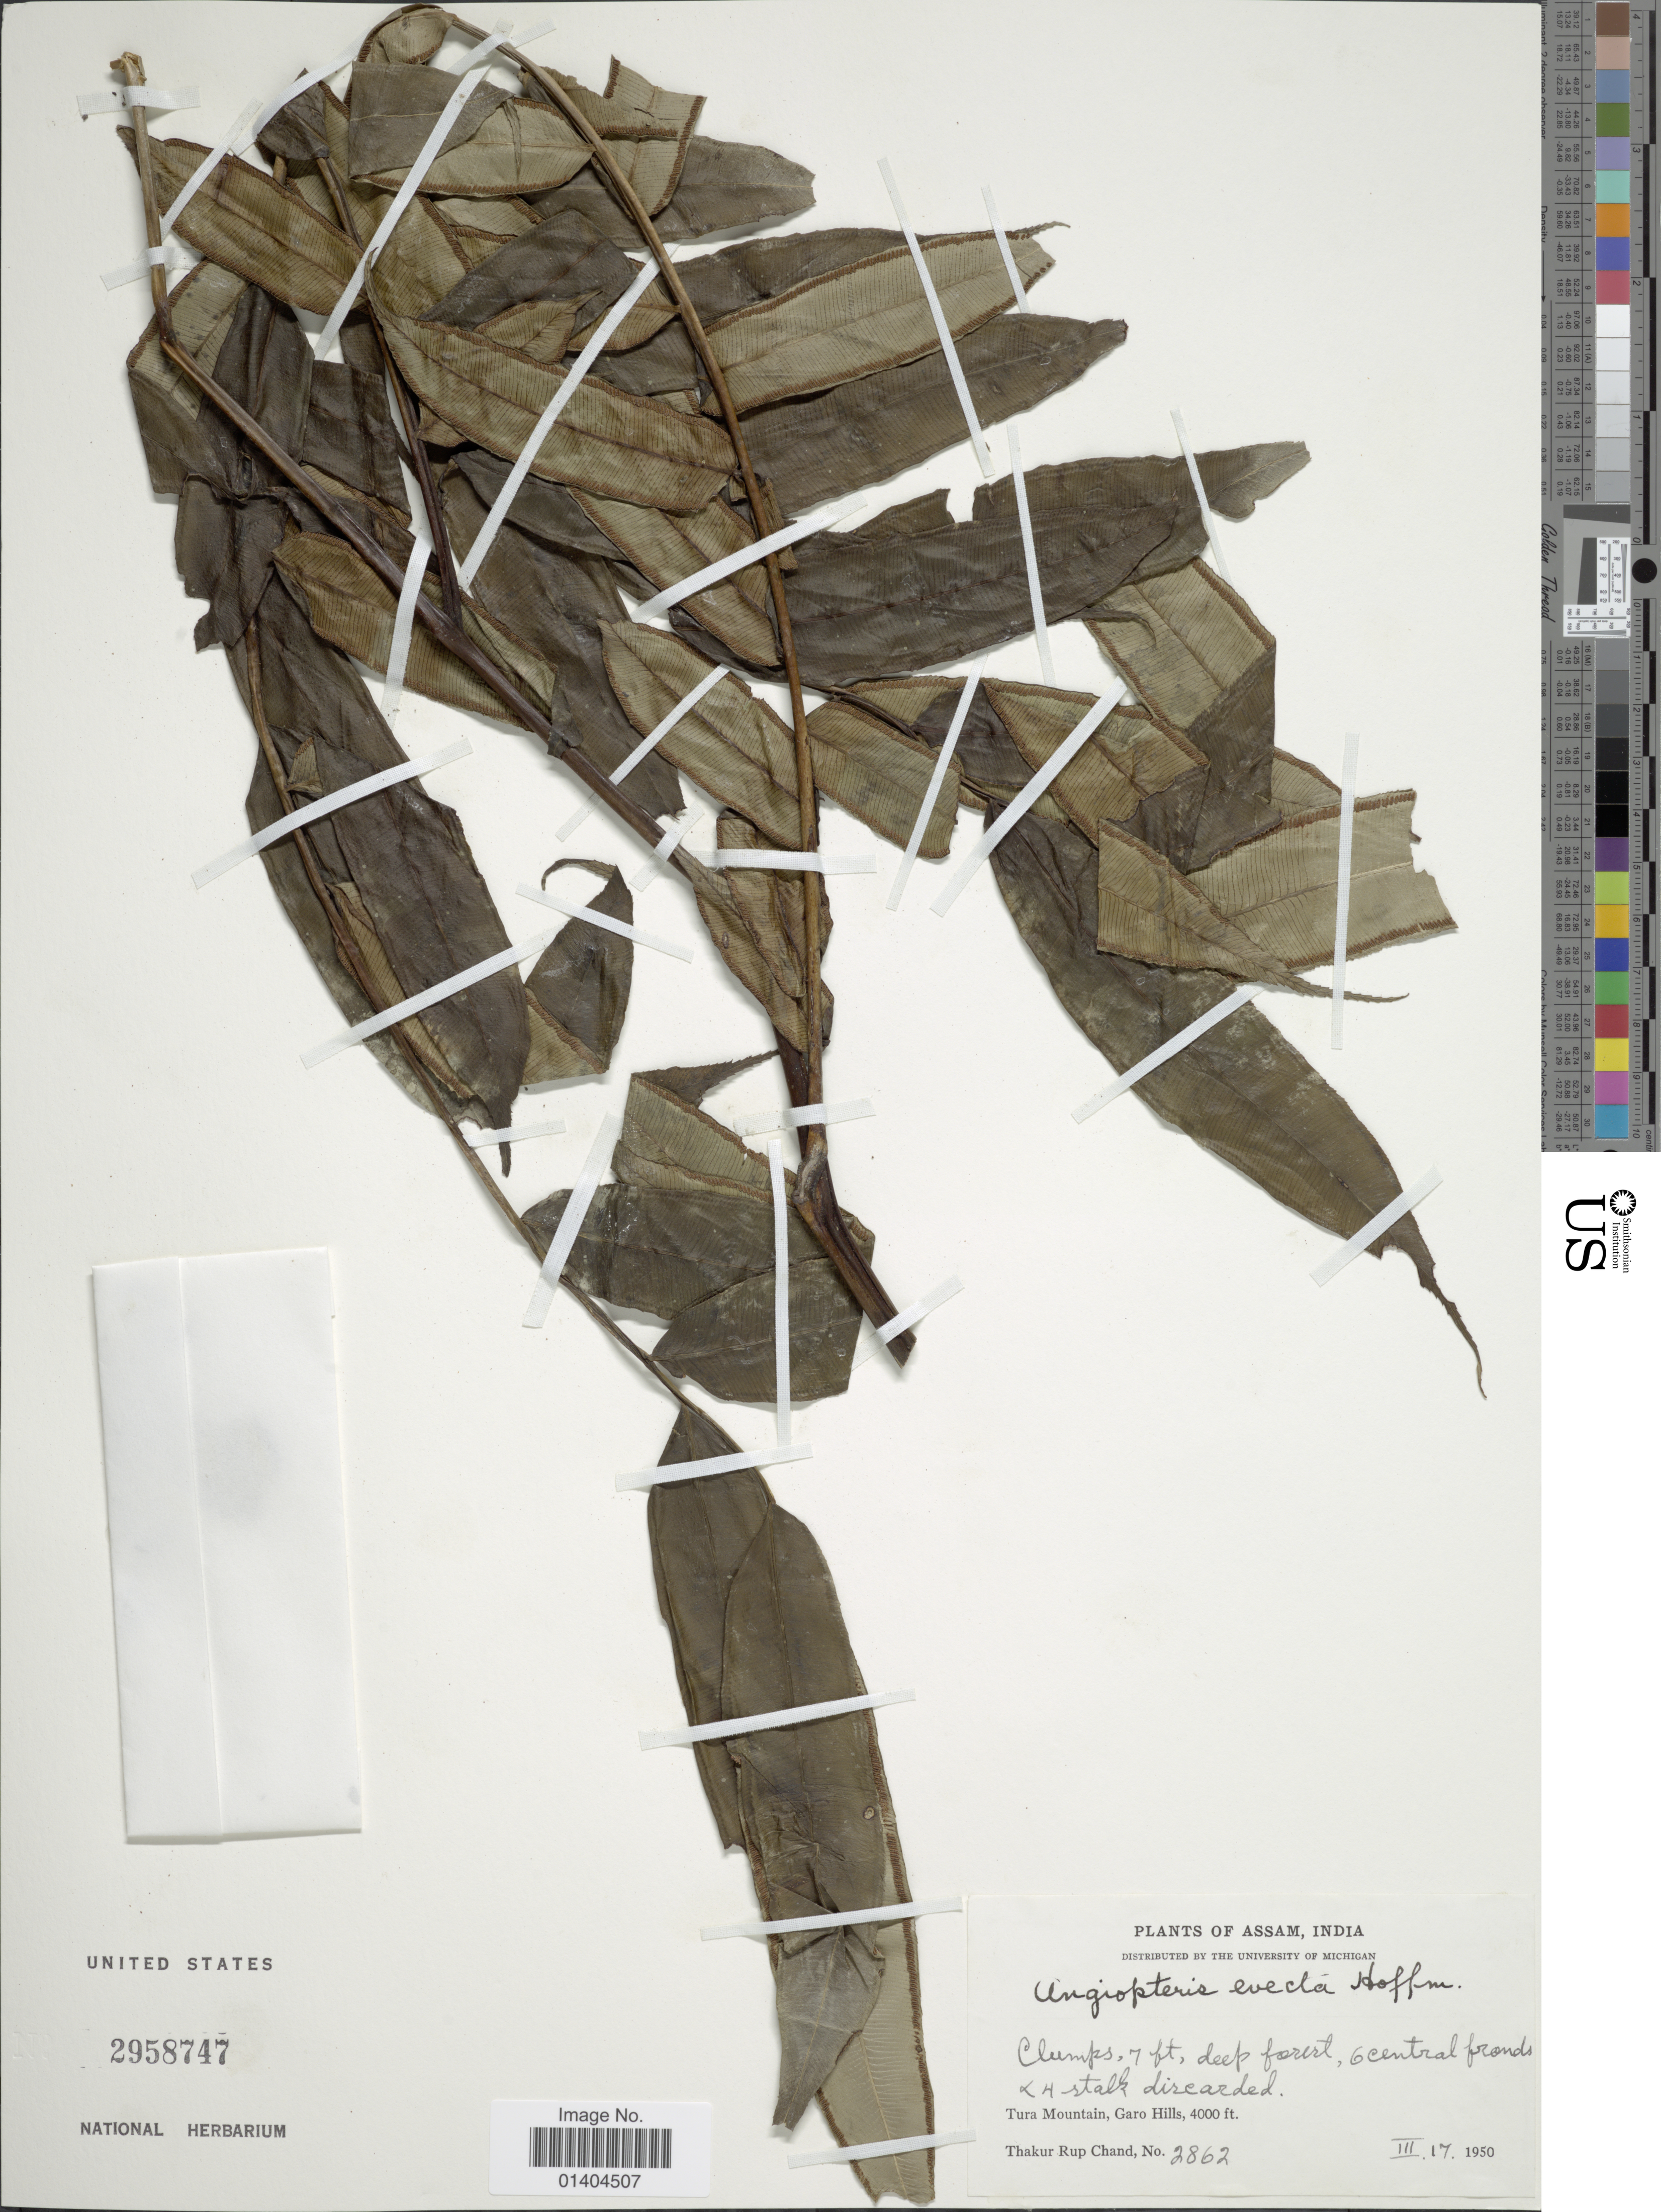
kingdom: Plantae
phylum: Tracheophyta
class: Polypodiopsida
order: Marattiales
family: Marattiaceae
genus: Angiopteris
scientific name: Angiopteris evecta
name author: (G. Forst.) Hoffm.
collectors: T. R. Chand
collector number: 2862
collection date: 1950-03-17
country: India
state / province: Meghalaya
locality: Tura Mountain, Garo Hills.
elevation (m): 1219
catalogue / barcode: US 2958747